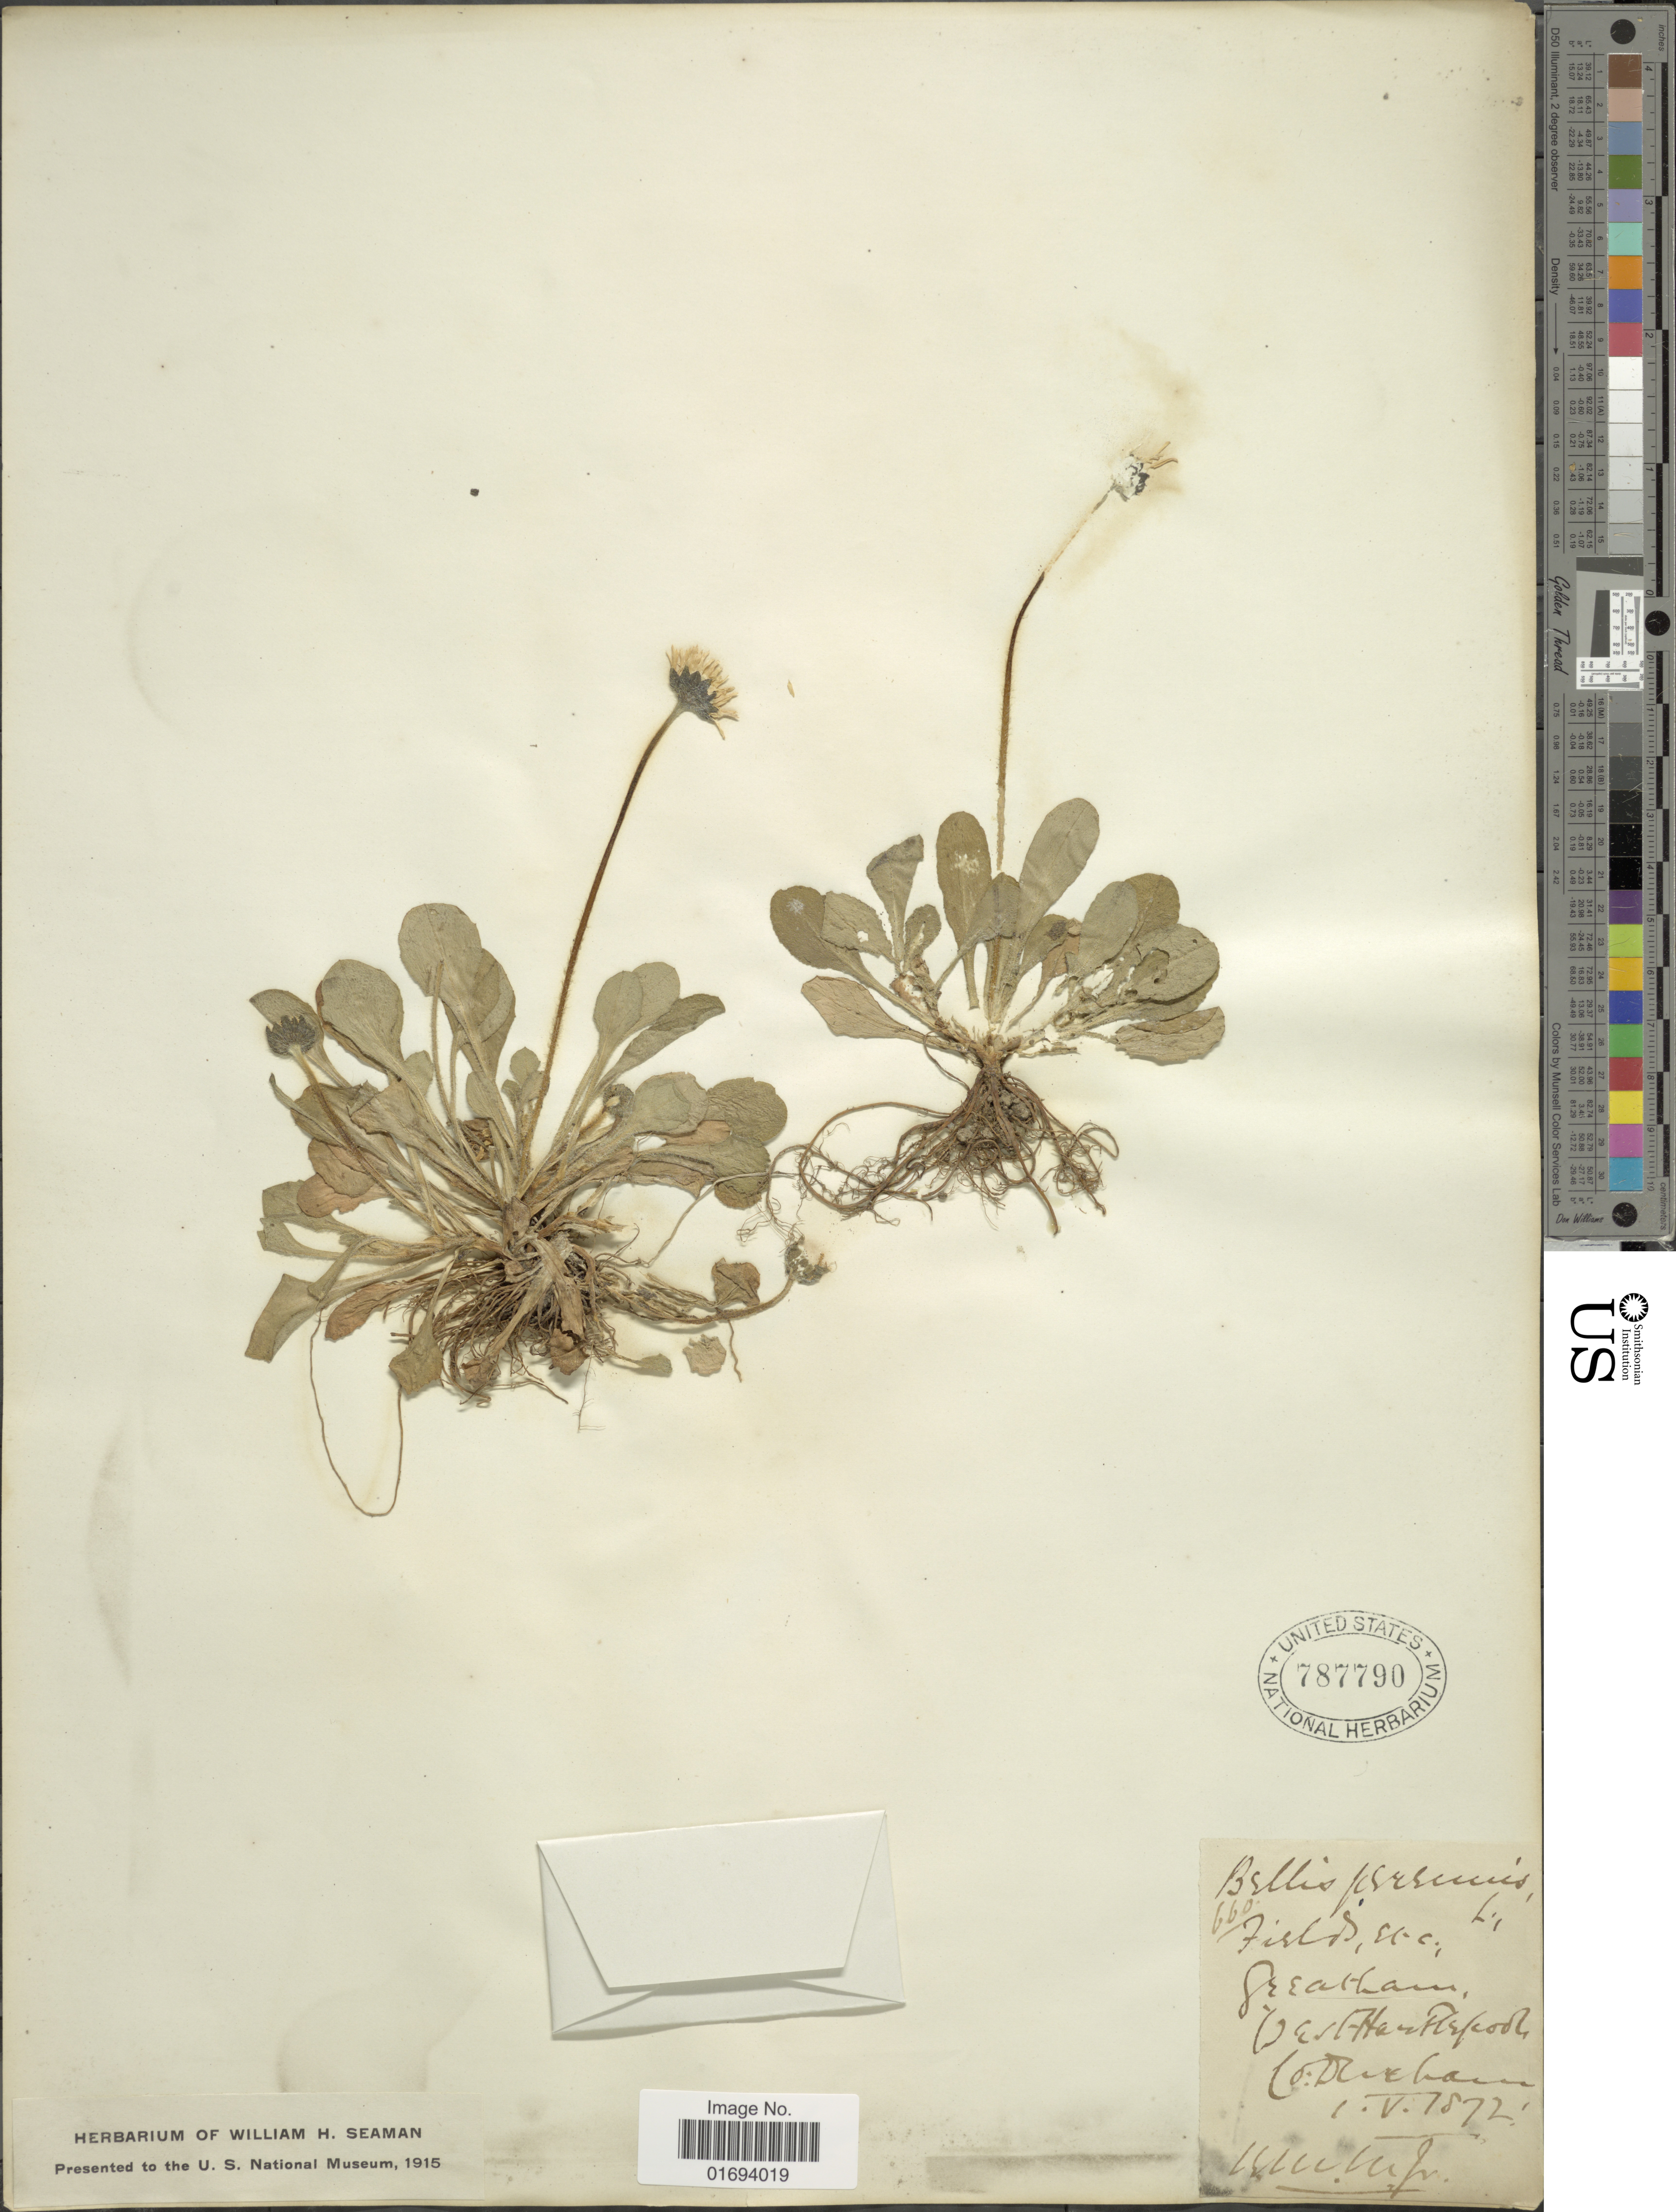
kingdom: Plantae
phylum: Tracheophyta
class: Magnoliopsida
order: Asterales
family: Asteraceae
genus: Bellis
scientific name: Bellis perennis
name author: L.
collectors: B.M.M. Jr.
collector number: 660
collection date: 1872-05-01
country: United Kingdom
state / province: England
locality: Greatham, Hartlepool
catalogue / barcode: US 787790